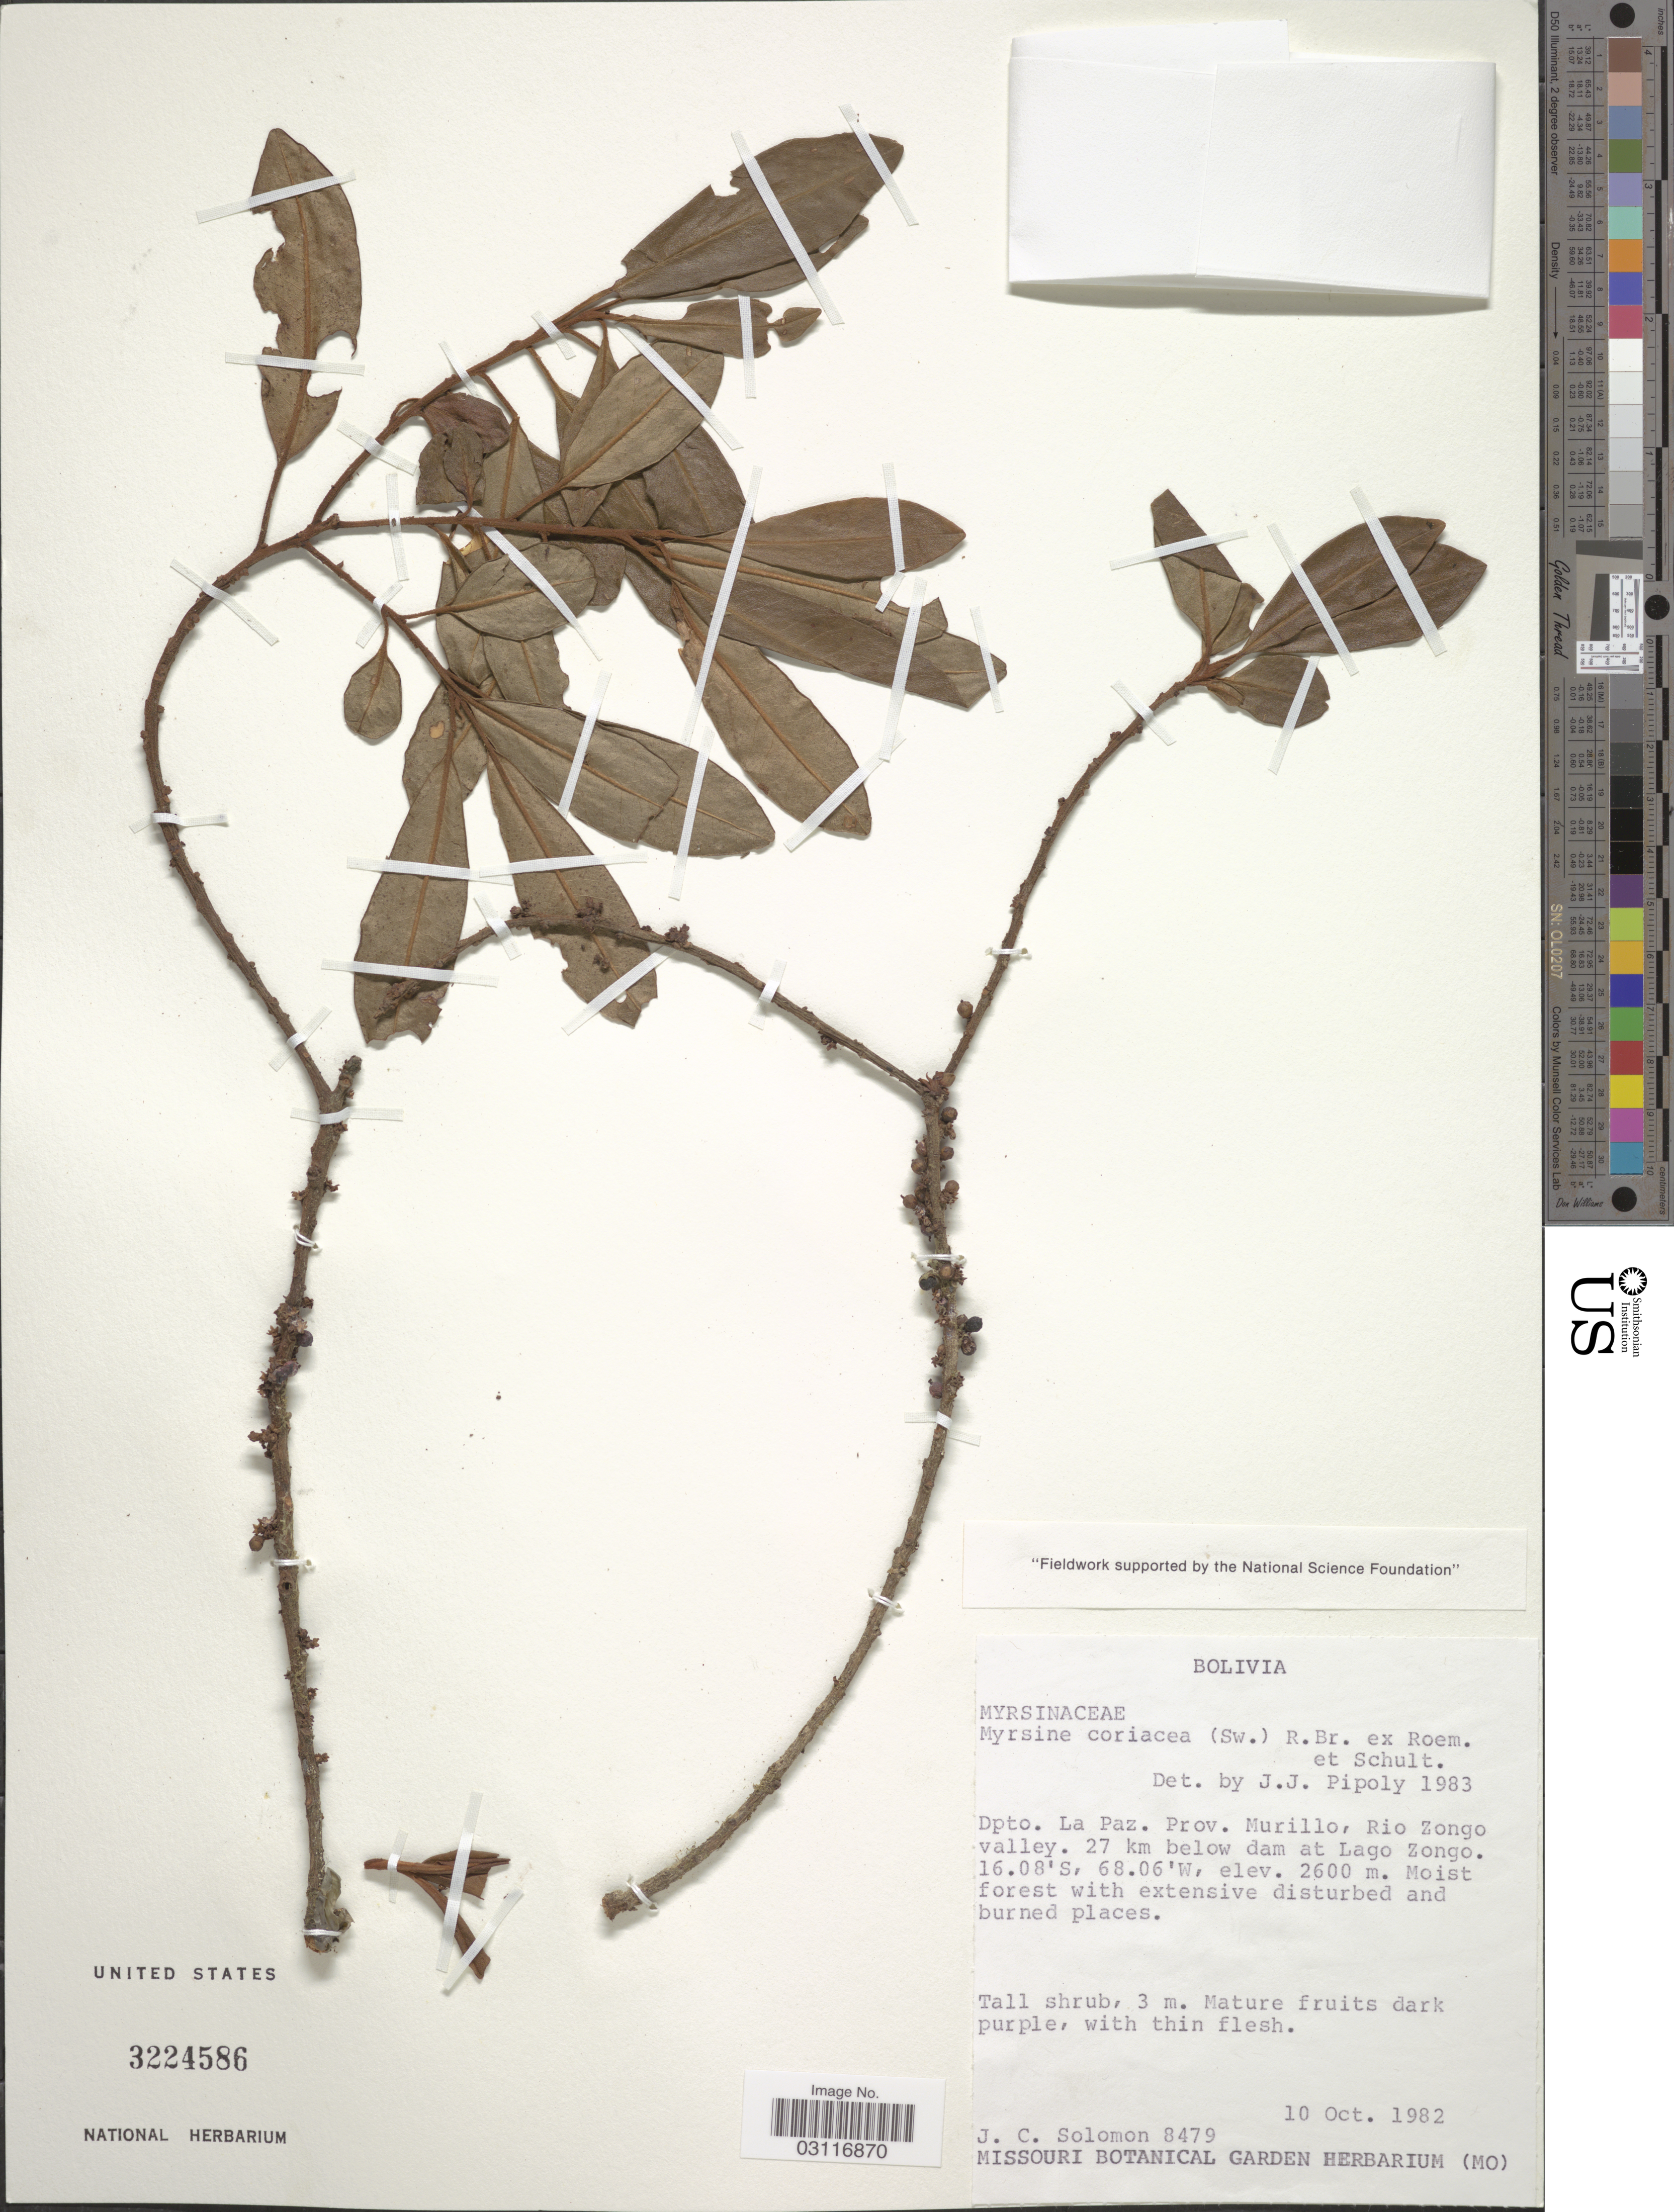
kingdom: Plantae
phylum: Tracheophyta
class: Magnoliopsida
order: Ericales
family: Primulaceae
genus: Myrsine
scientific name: Myrsine coriacea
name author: (Sw.) R. Br. ex Roem. & Schult.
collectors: J. C. Solomon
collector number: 8479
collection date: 1982-10-10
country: Bolivia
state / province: La Paz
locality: Dpto. La Paz. Prov. Murillo, Rio Zongo valley. 27 km below dam at Lago Zongo.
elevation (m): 2600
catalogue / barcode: US 3224586